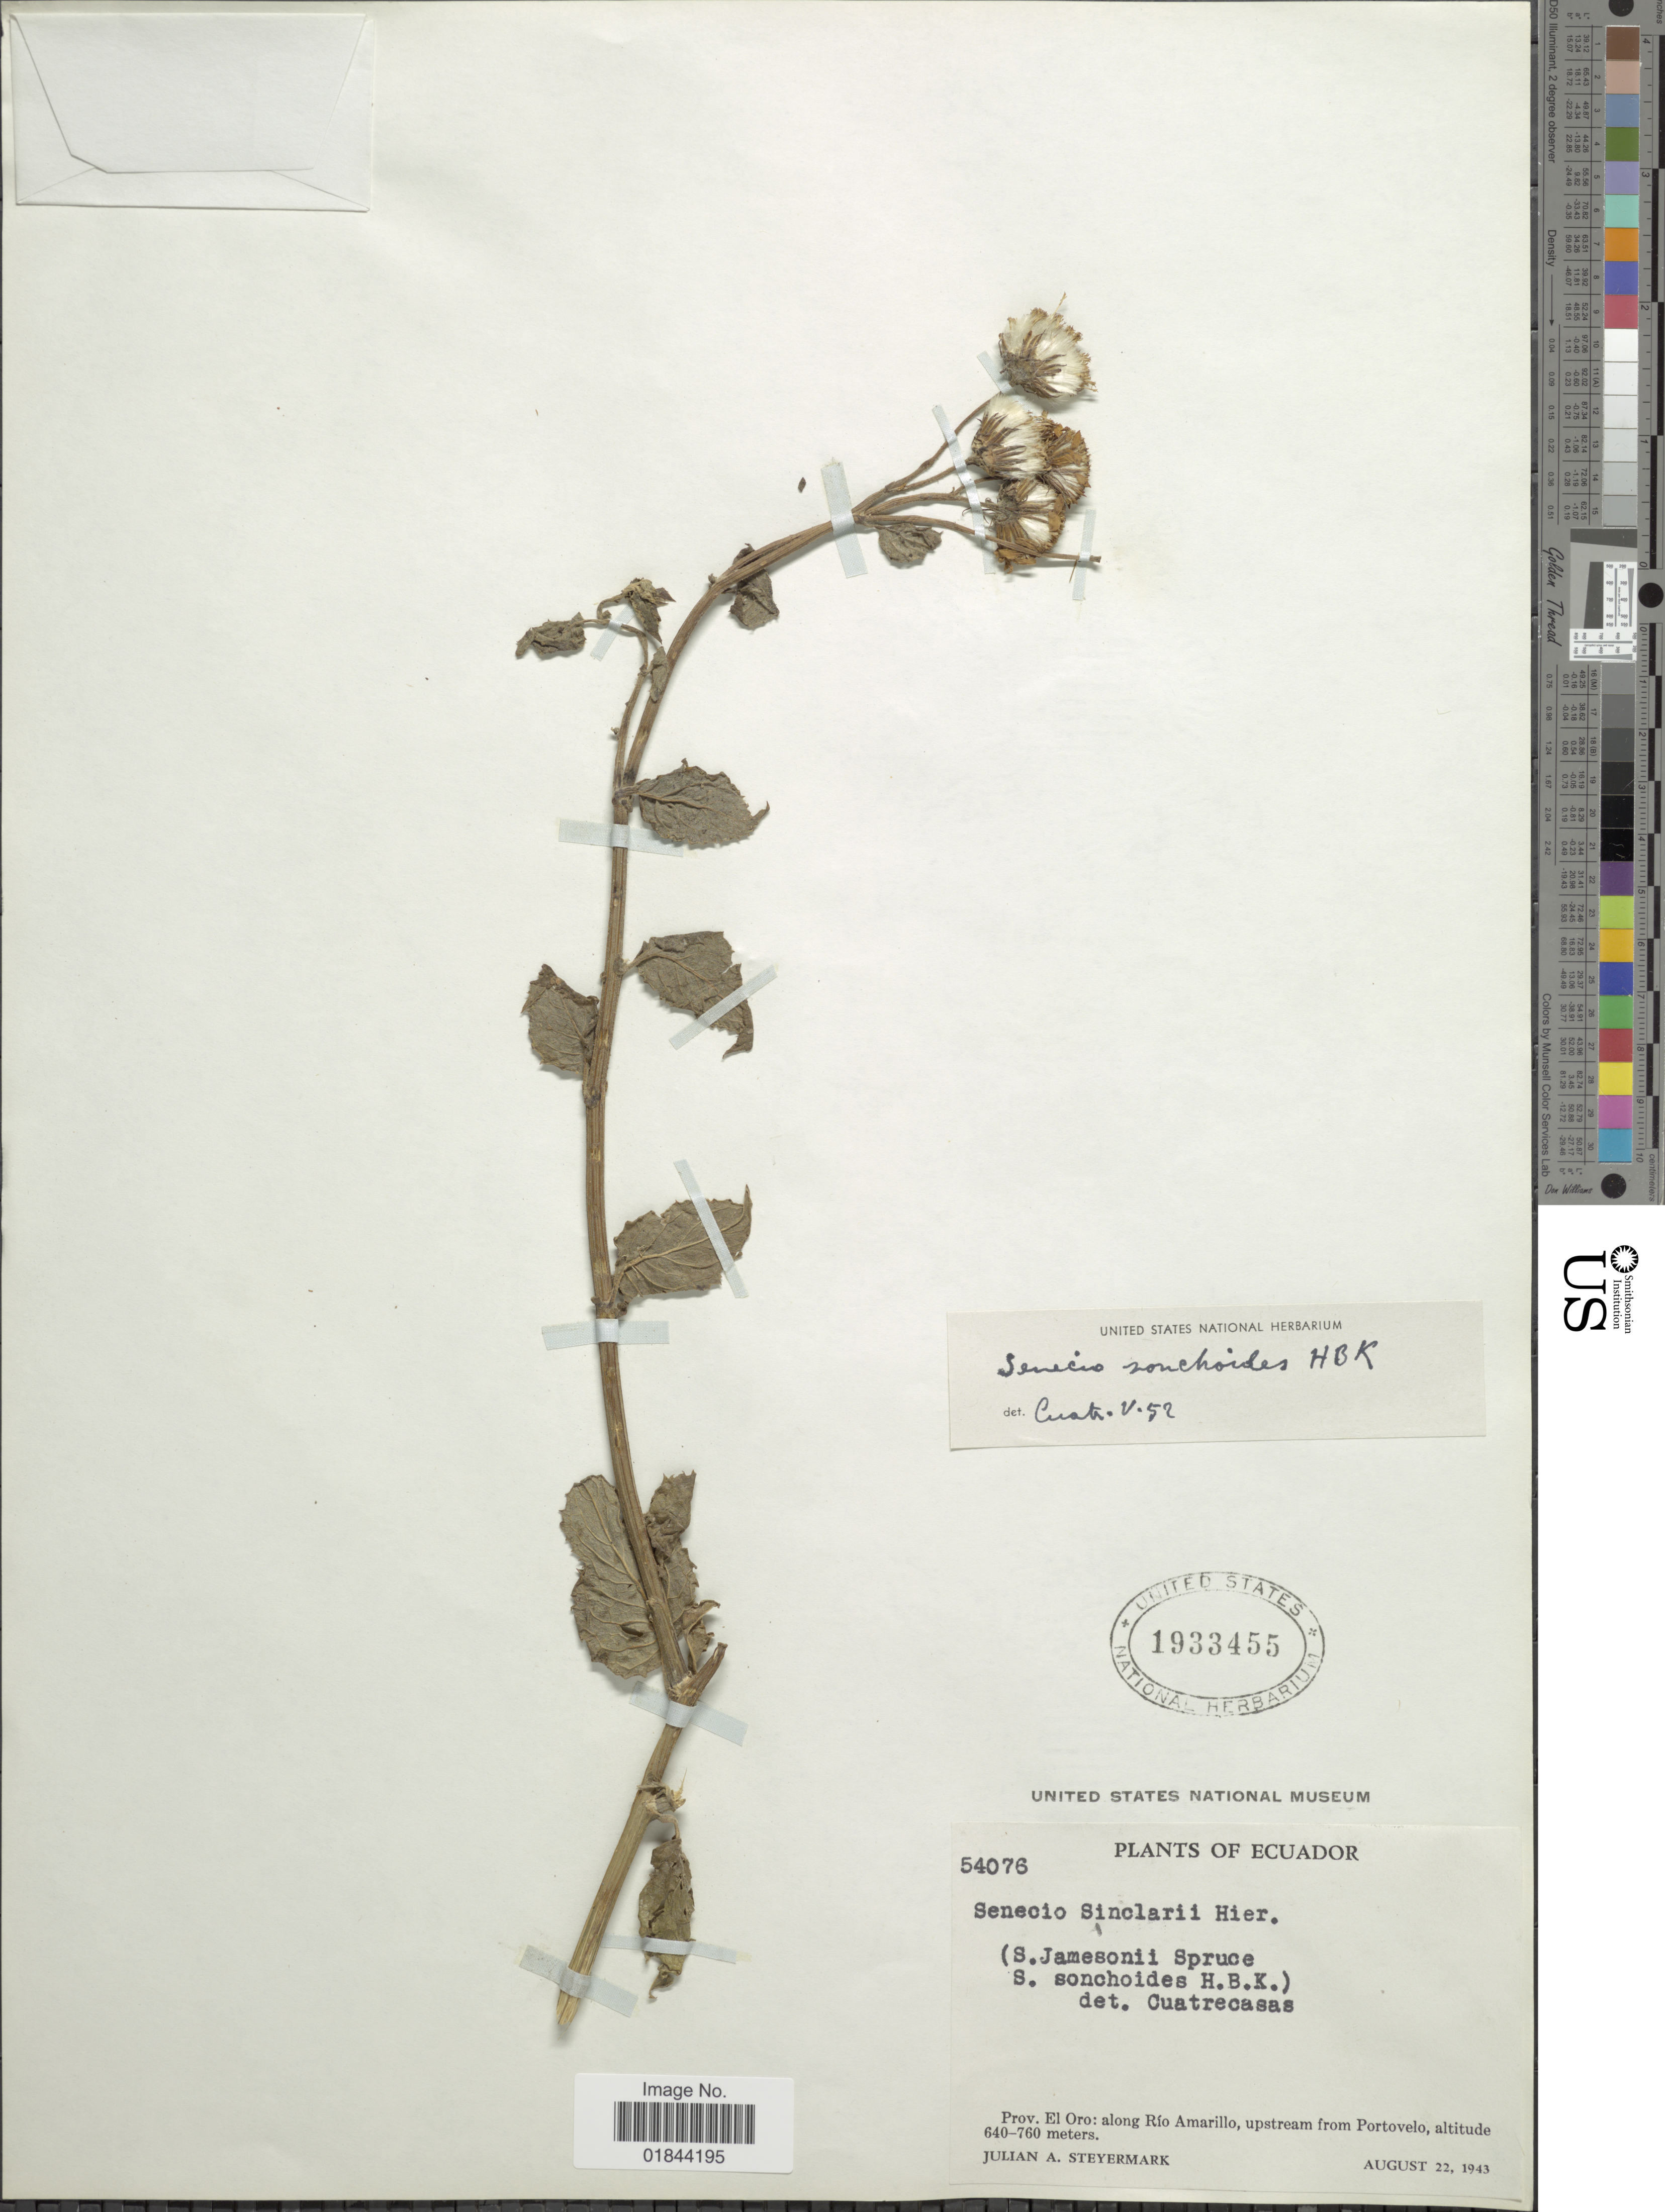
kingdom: Plantae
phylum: Tracheophyta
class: Magnoliopsida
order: Asterales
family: Asteraceae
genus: Paragynoxys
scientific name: Paragynoxys sochoides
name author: (Kunth) Cuatrec.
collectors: J. Steyermark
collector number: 54076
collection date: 1943-08-22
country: Ecuador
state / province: El Oro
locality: Along Rio Amarillo, upstream from Portovelo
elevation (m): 640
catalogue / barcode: US 1933455